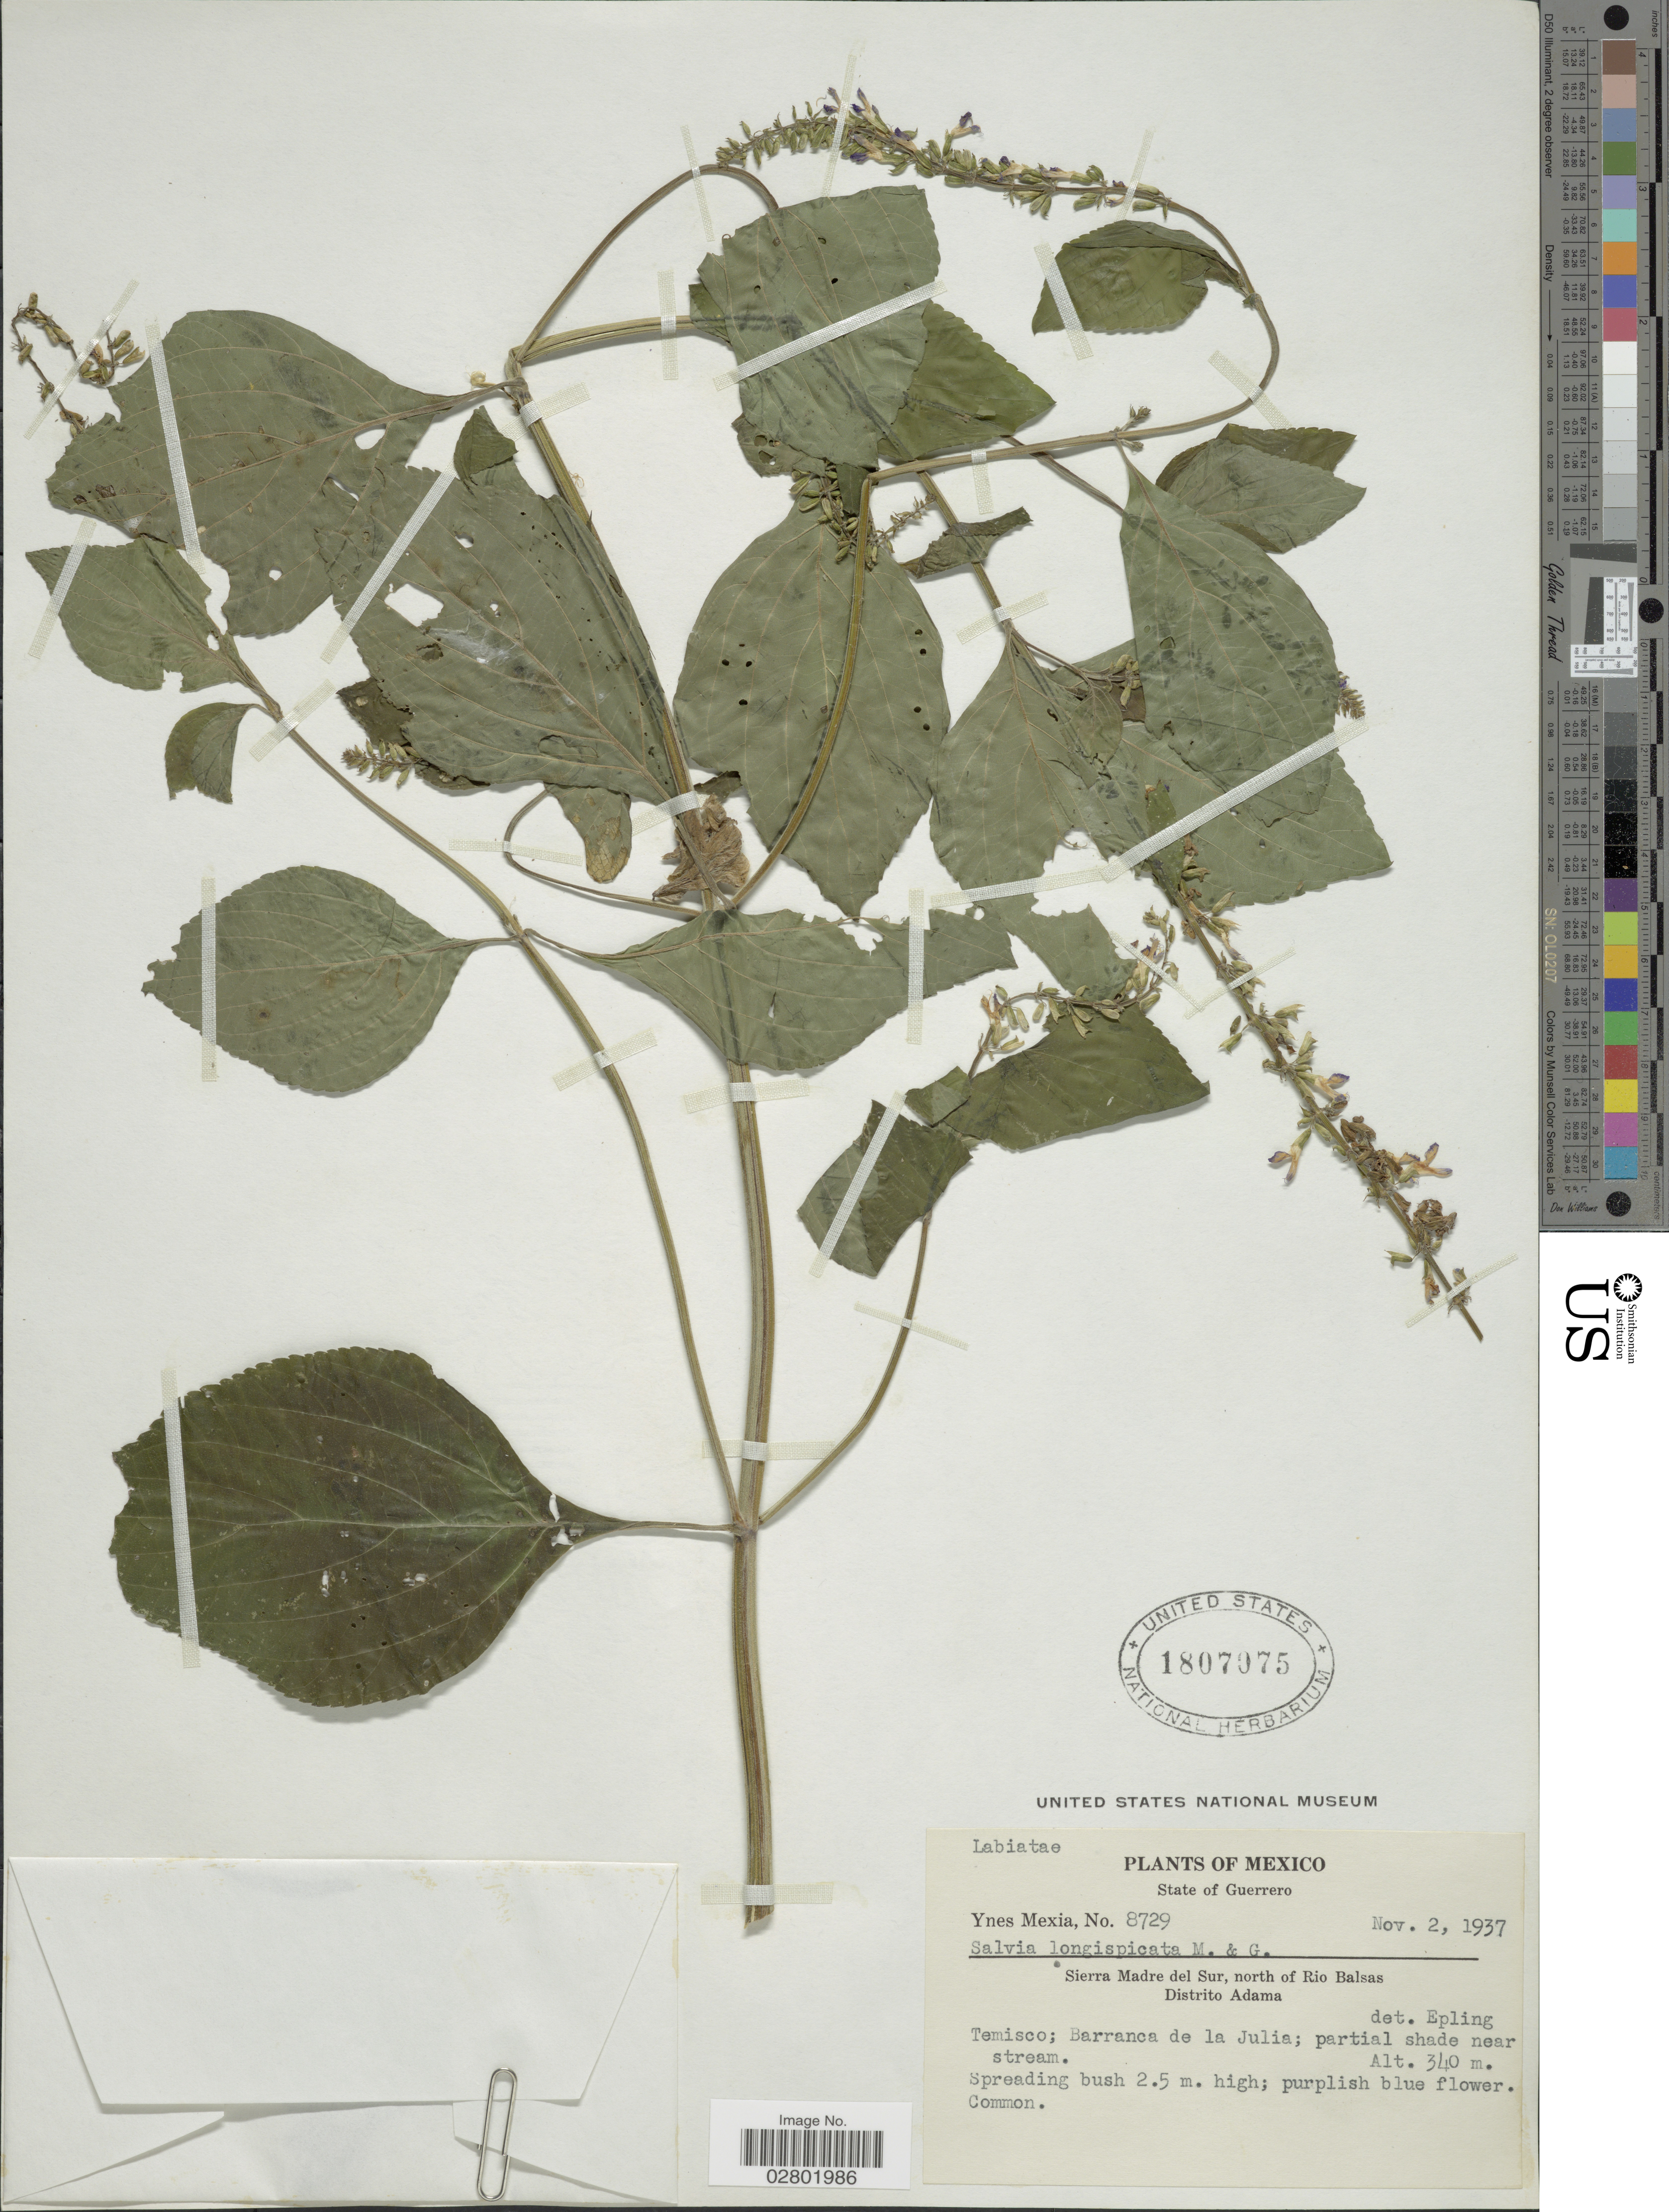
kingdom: Plantae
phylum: Tracheophyta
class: Magnoliopsida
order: Lamiales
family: Lamiaceae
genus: Salvia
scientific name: Salvia longispicata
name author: M. Martens & Galeotti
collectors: Y. Mexia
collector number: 8729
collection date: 1937-11-02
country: Mexico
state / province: Guerrero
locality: Sierra Madre del Sur, north of Rio Balsas, Distrito Adama, Temisco; Barranca de la Julia.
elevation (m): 340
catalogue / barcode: US 1807075